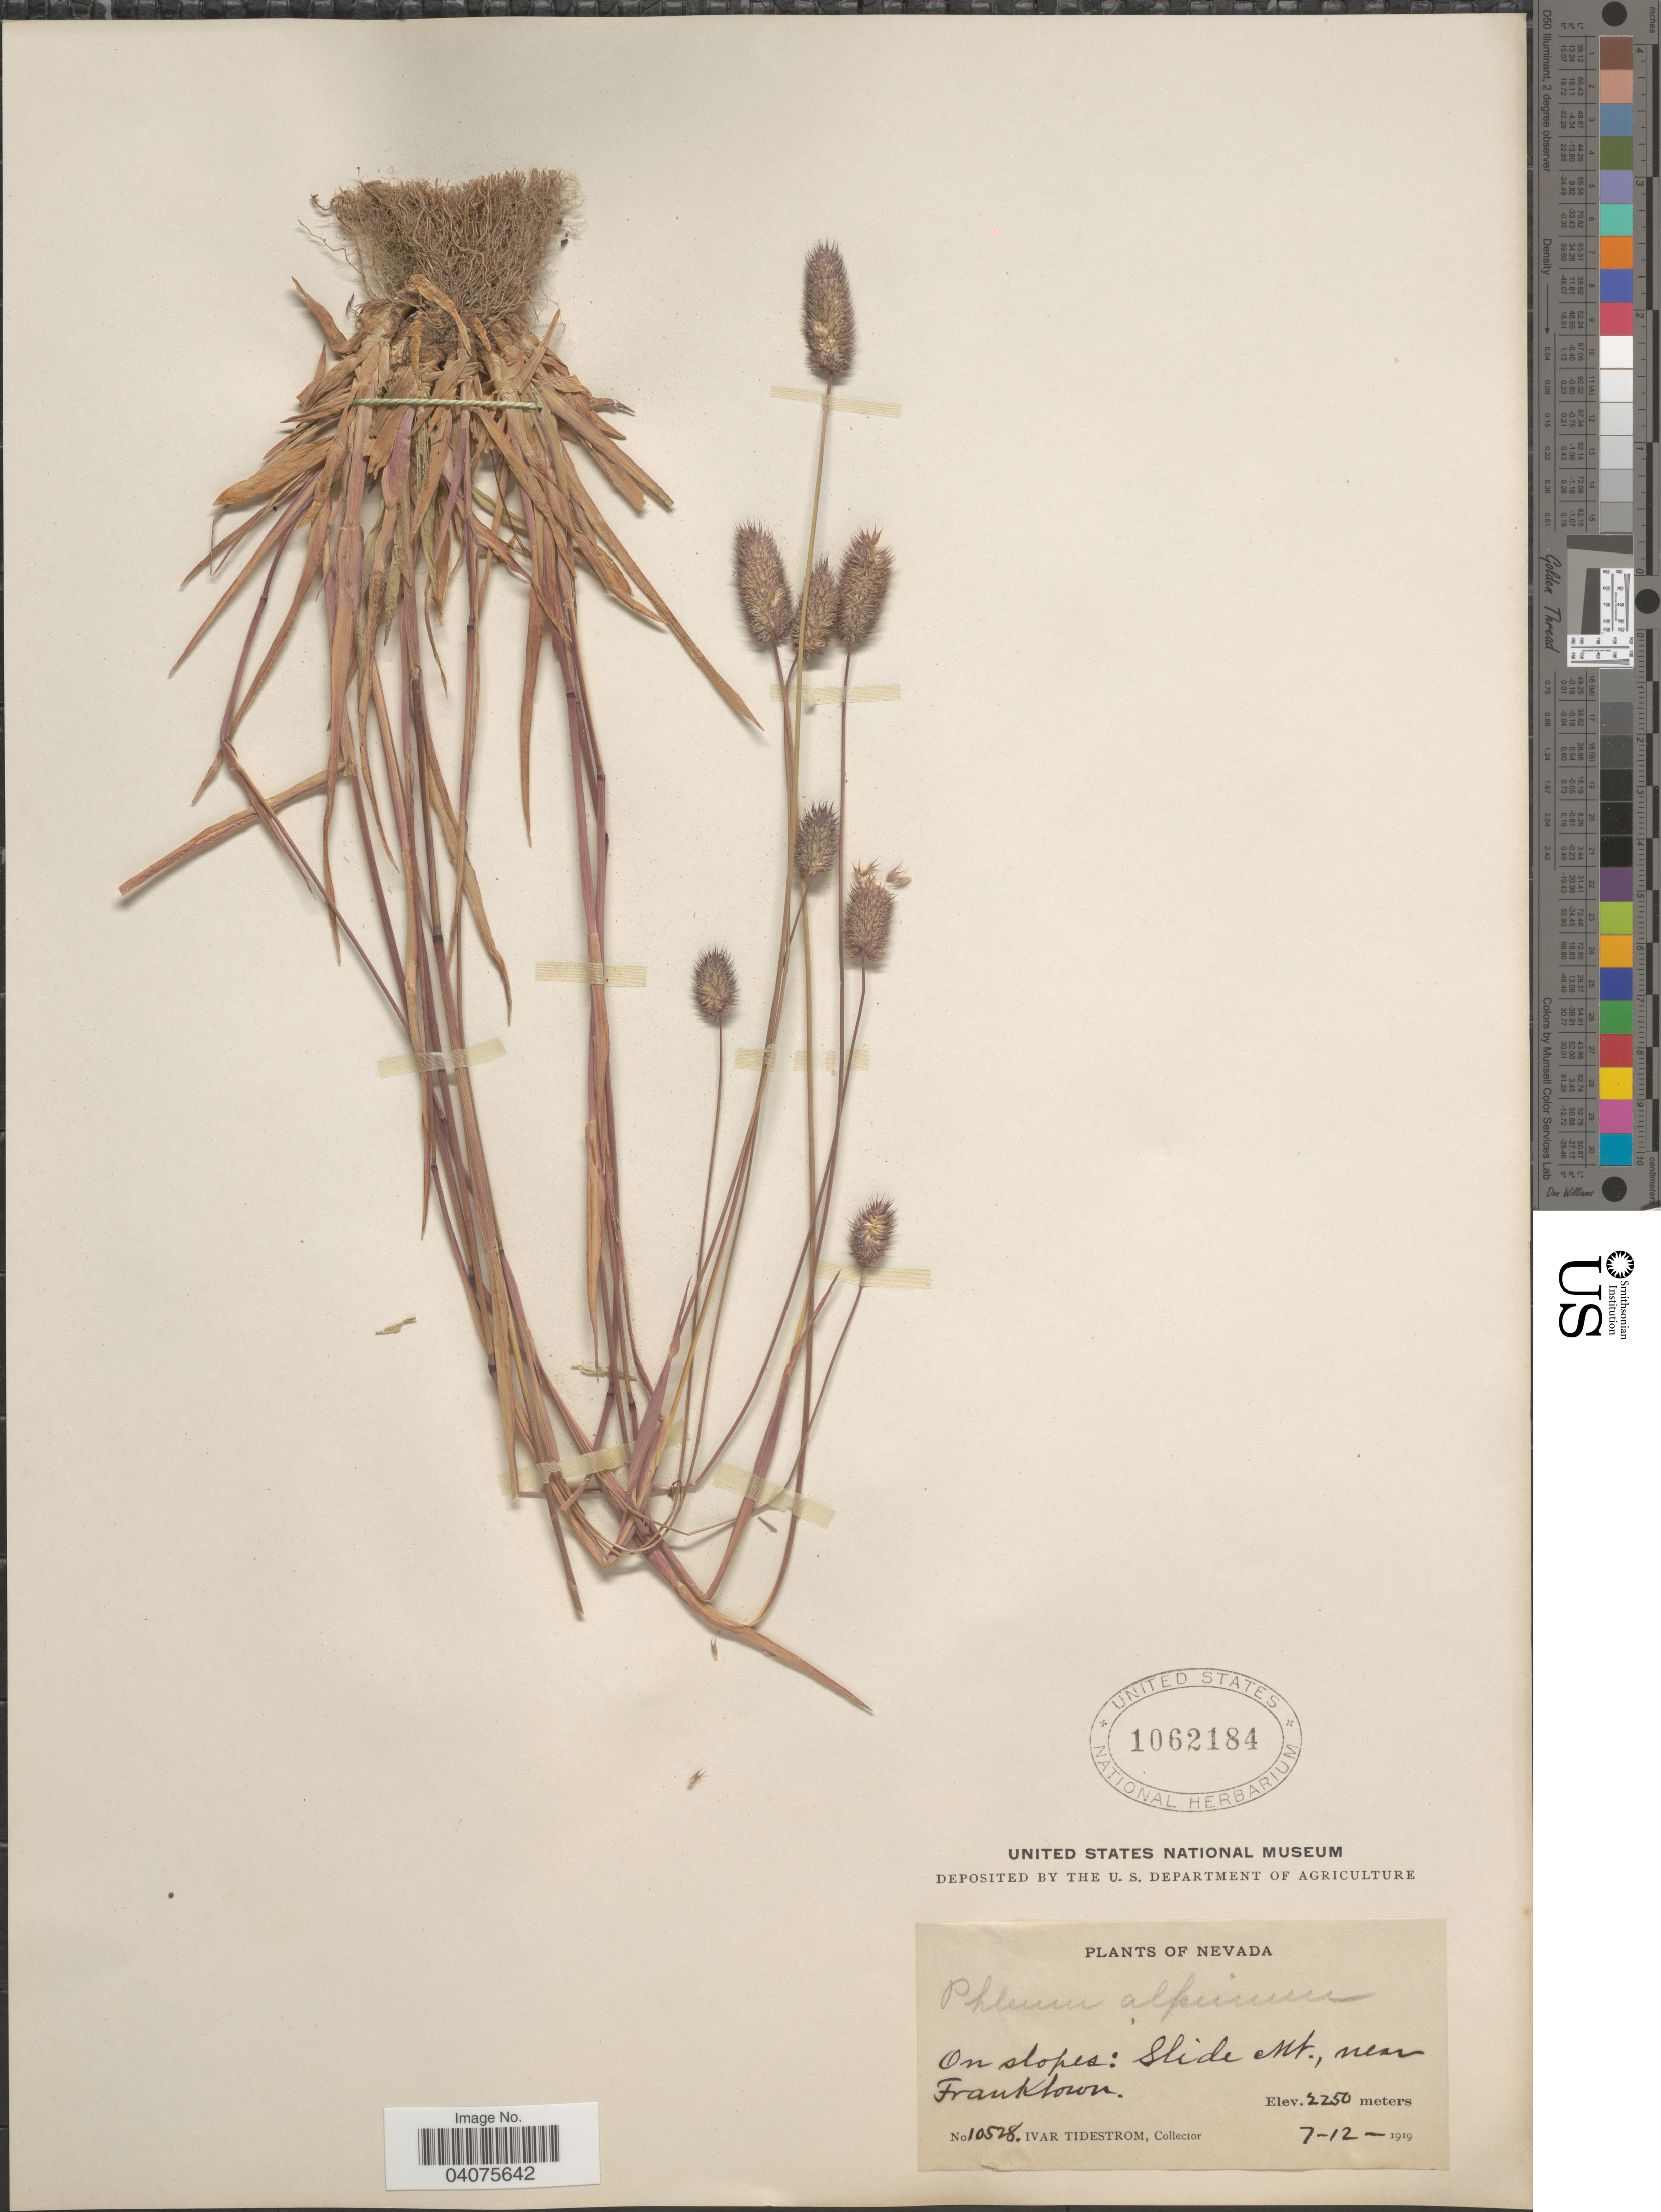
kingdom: Plantae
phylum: Tracheophyta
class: Liliopsida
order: Poales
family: Poaceae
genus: Phleum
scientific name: Phleum alpinum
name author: L.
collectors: I. F. Tidestrom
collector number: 10528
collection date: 1919-07-12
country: United States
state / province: Nevada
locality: On slopes: Slide Mt., near Franktown.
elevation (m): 2250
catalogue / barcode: US 1062184